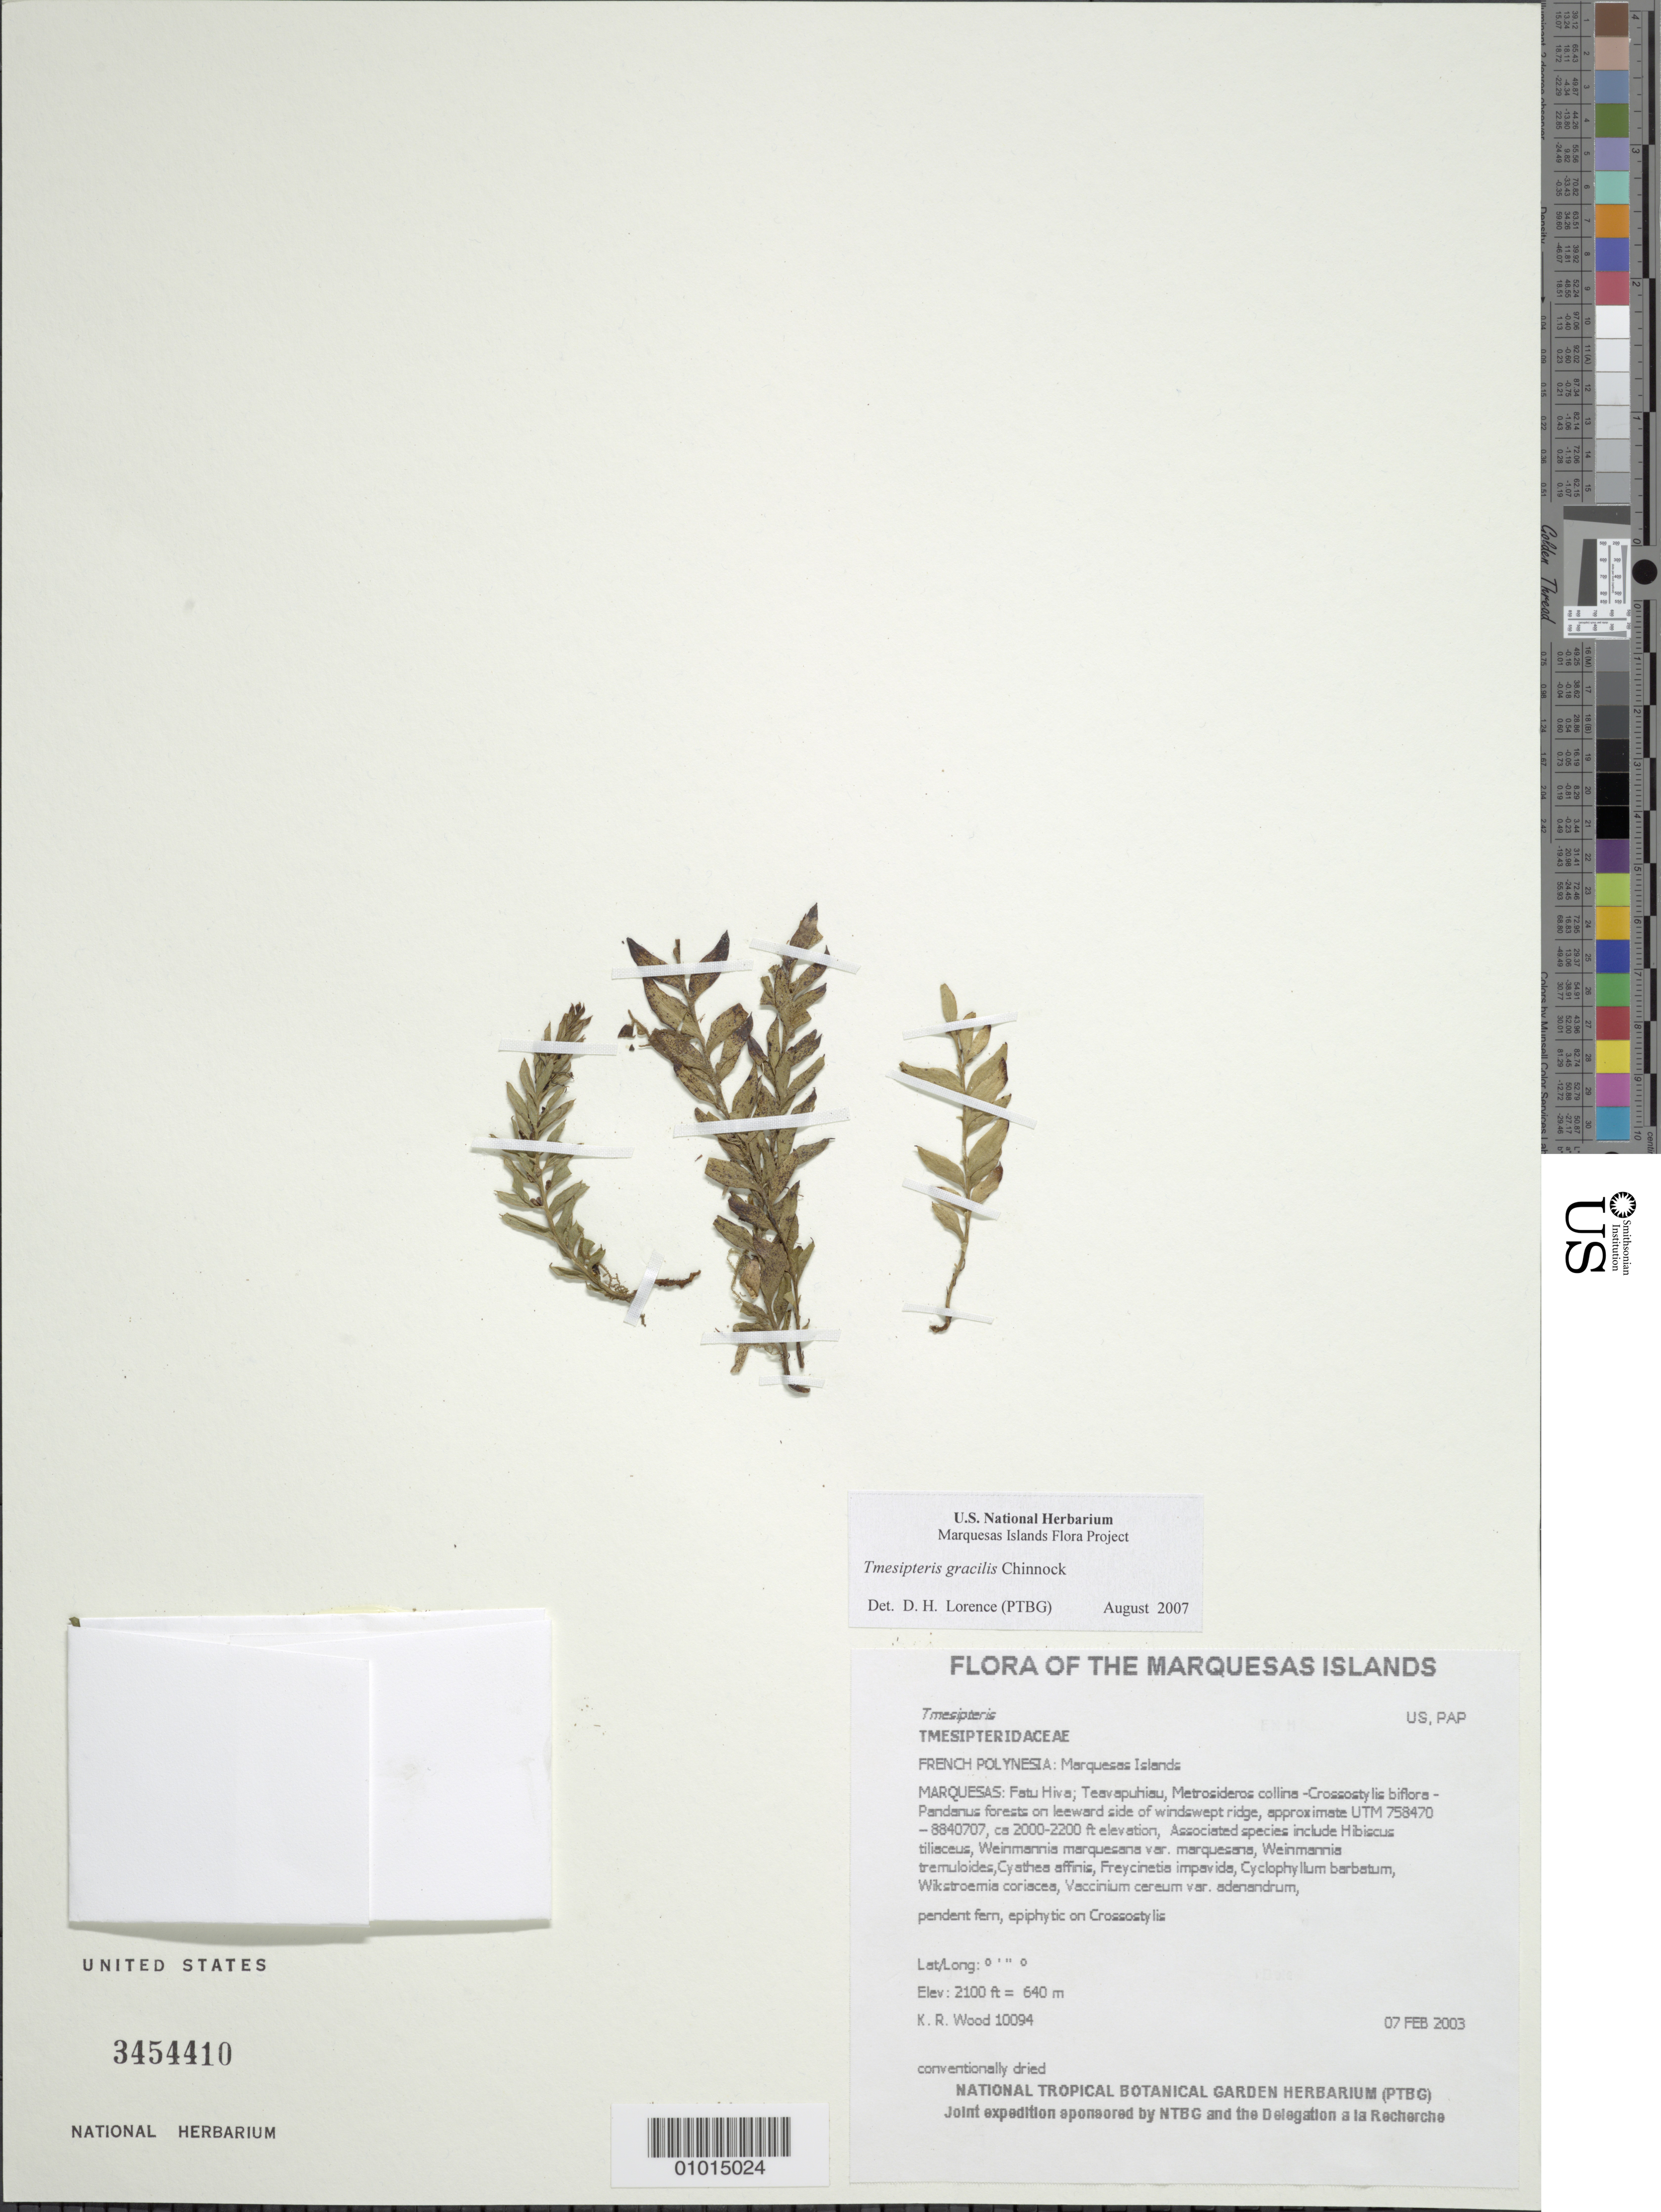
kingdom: Plantae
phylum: Tracheophyta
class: Polypodiopsida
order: Psilotales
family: Psilotaceae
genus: Tmesipteris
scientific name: Tmesipteris gracilis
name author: Chinnock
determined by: Wood, Kenneth R.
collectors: K. R. Wood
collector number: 10094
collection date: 2003-02-07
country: French Polynesia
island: Fatu Hiva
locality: Teavapuhiau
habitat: Metrosideros collina - Crossostylis biflora - Pandanus forests on leeward side of windswept ridge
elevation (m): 640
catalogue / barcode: US 3454410